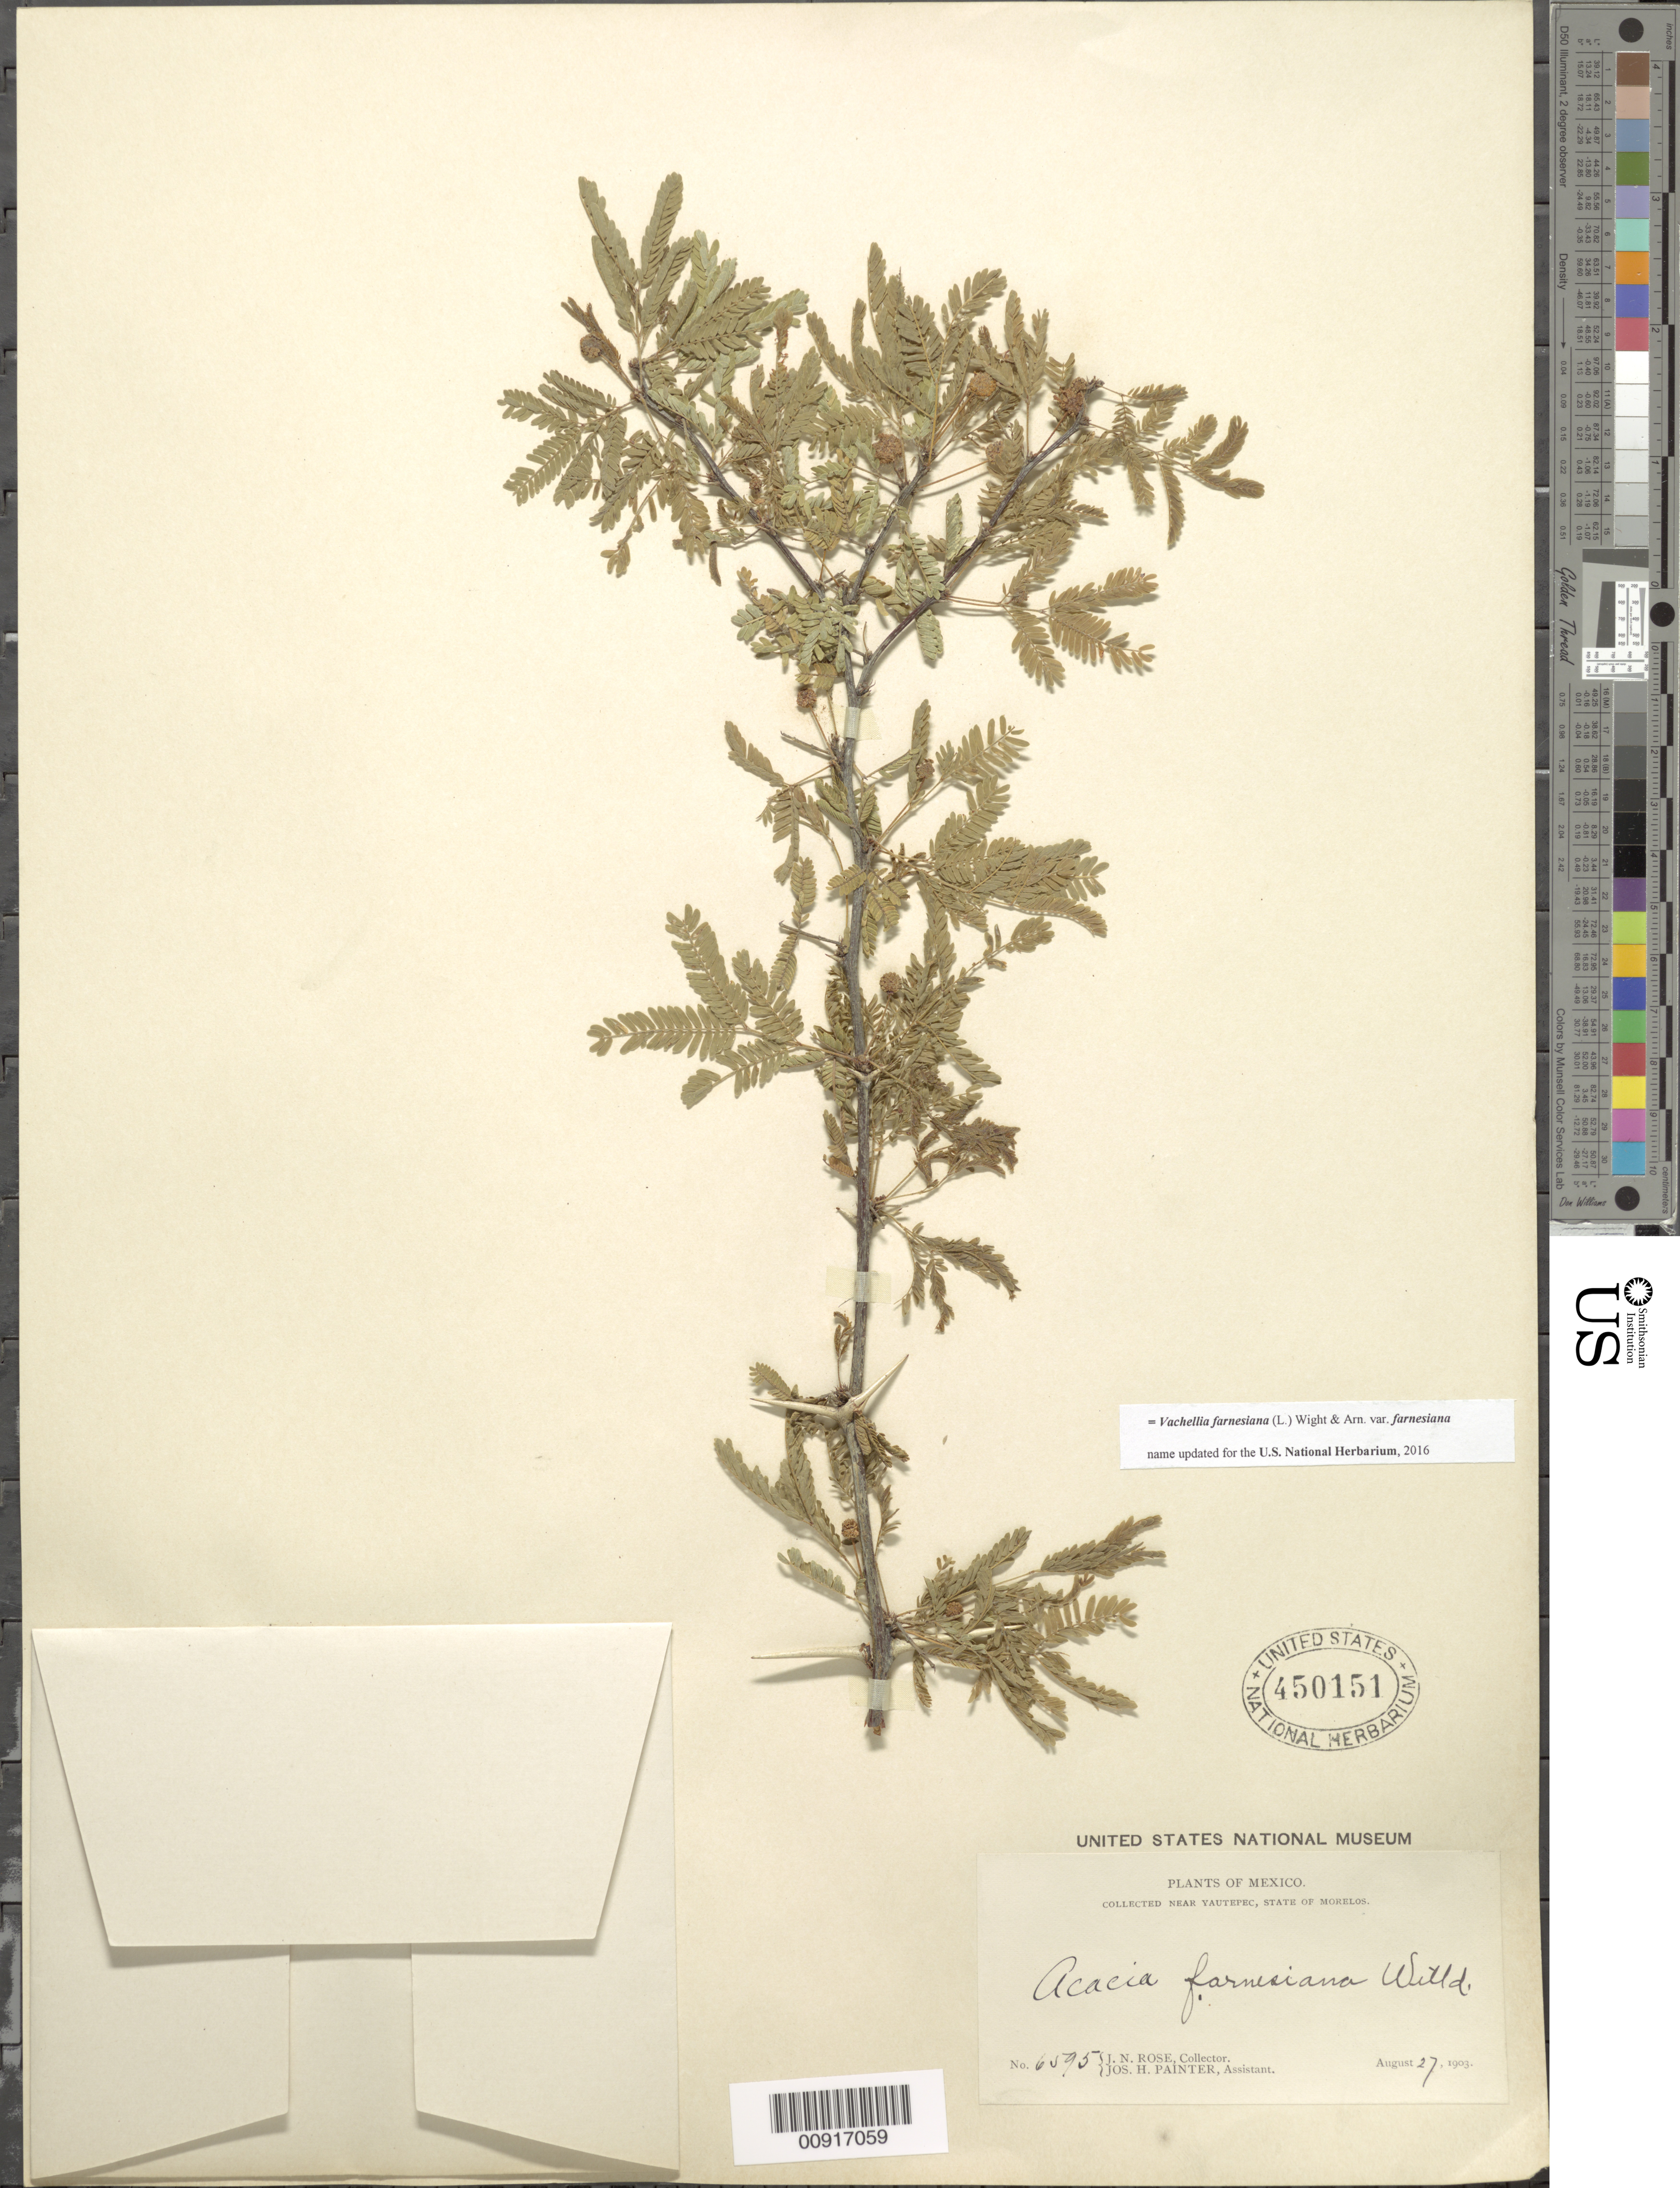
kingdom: Plantae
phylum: Tracheophyta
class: Magnoliopsida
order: Fabales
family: Fabaceae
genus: Vachellia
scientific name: Vachellia farnesiana var. farnesiana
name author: (L.) Wight & Arn.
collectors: J. N. Rose & J. H. Painter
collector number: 6595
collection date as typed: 27 Aug 1903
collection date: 1903-08-27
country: Mexico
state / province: Morelos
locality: Near Yautepec, State of Morelos.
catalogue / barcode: US 450151